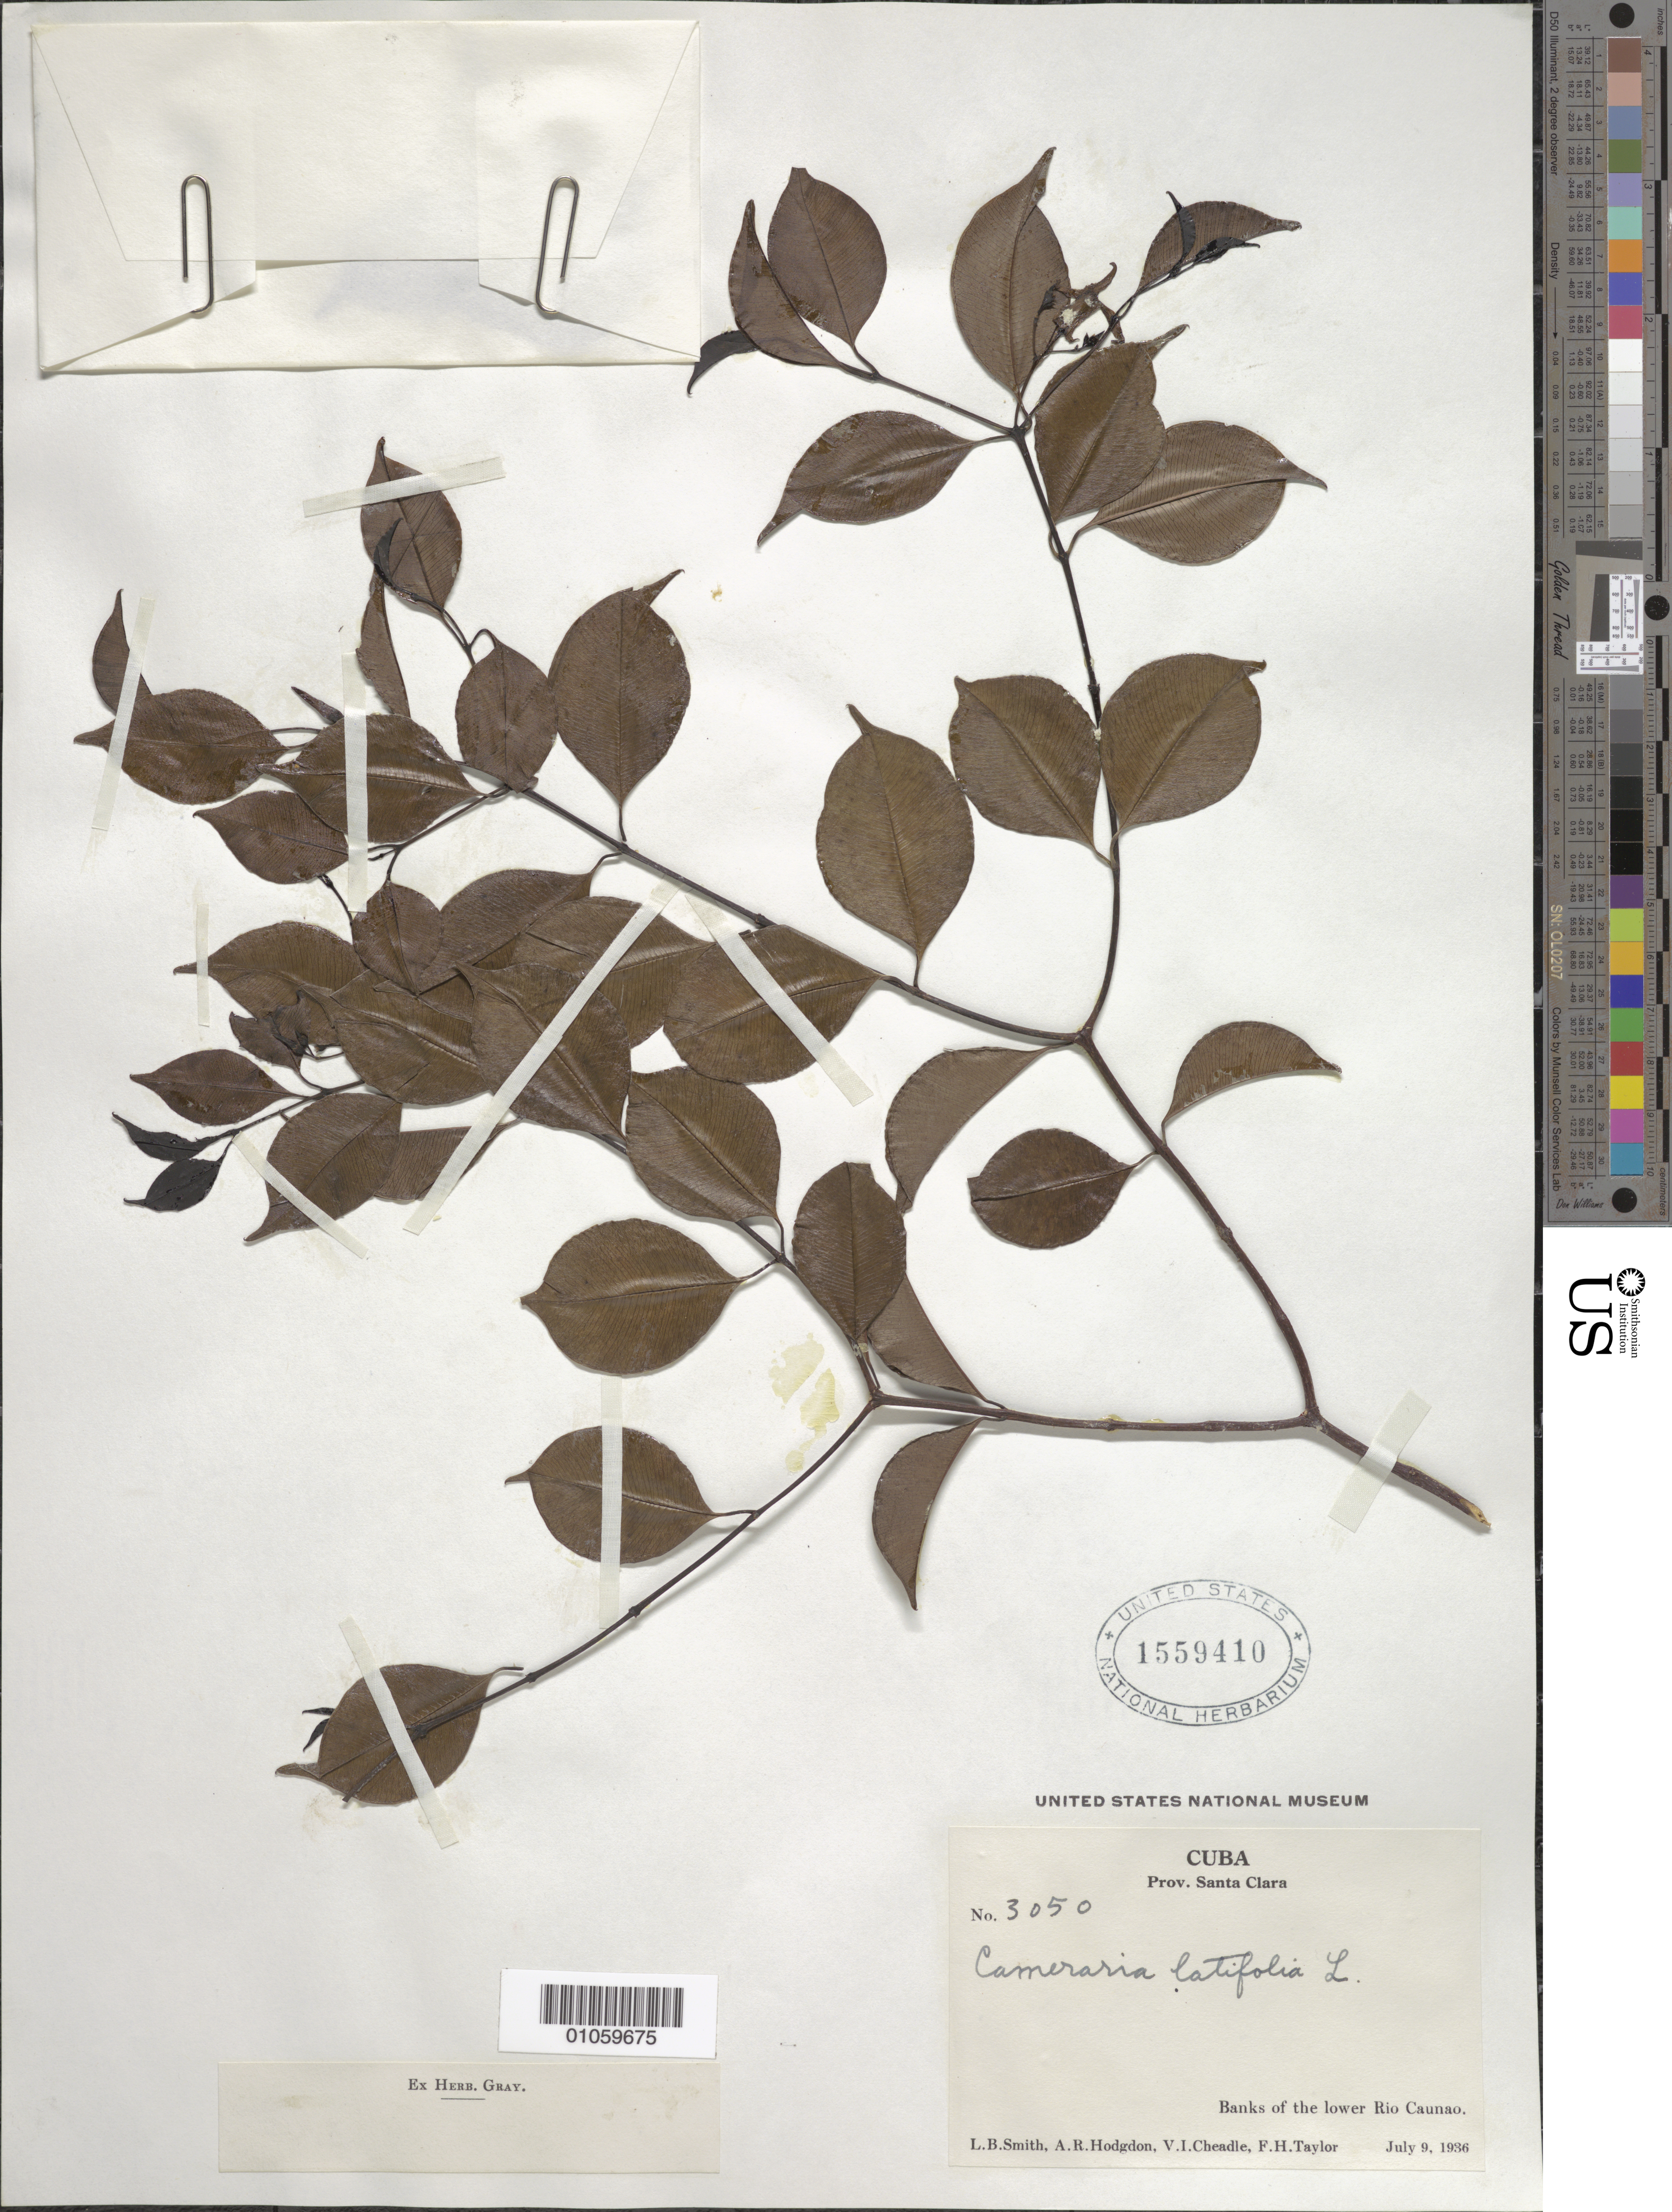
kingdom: Plantae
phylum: Tracheophyta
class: Magnoliopsida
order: Gentianales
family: Apocynaceae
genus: Cameraria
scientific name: Cameraria latifolia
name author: L.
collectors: L. Smith, A. R. Hodgdon, V. I. Cheadle & F. H. Taylor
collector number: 3050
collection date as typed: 09 Jul 1936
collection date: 1936-07-09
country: Cuba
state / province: Villa Clara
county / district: Santa Clara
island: Cuba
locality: Banks of lower Rio Caunao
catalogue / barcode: US 1559410